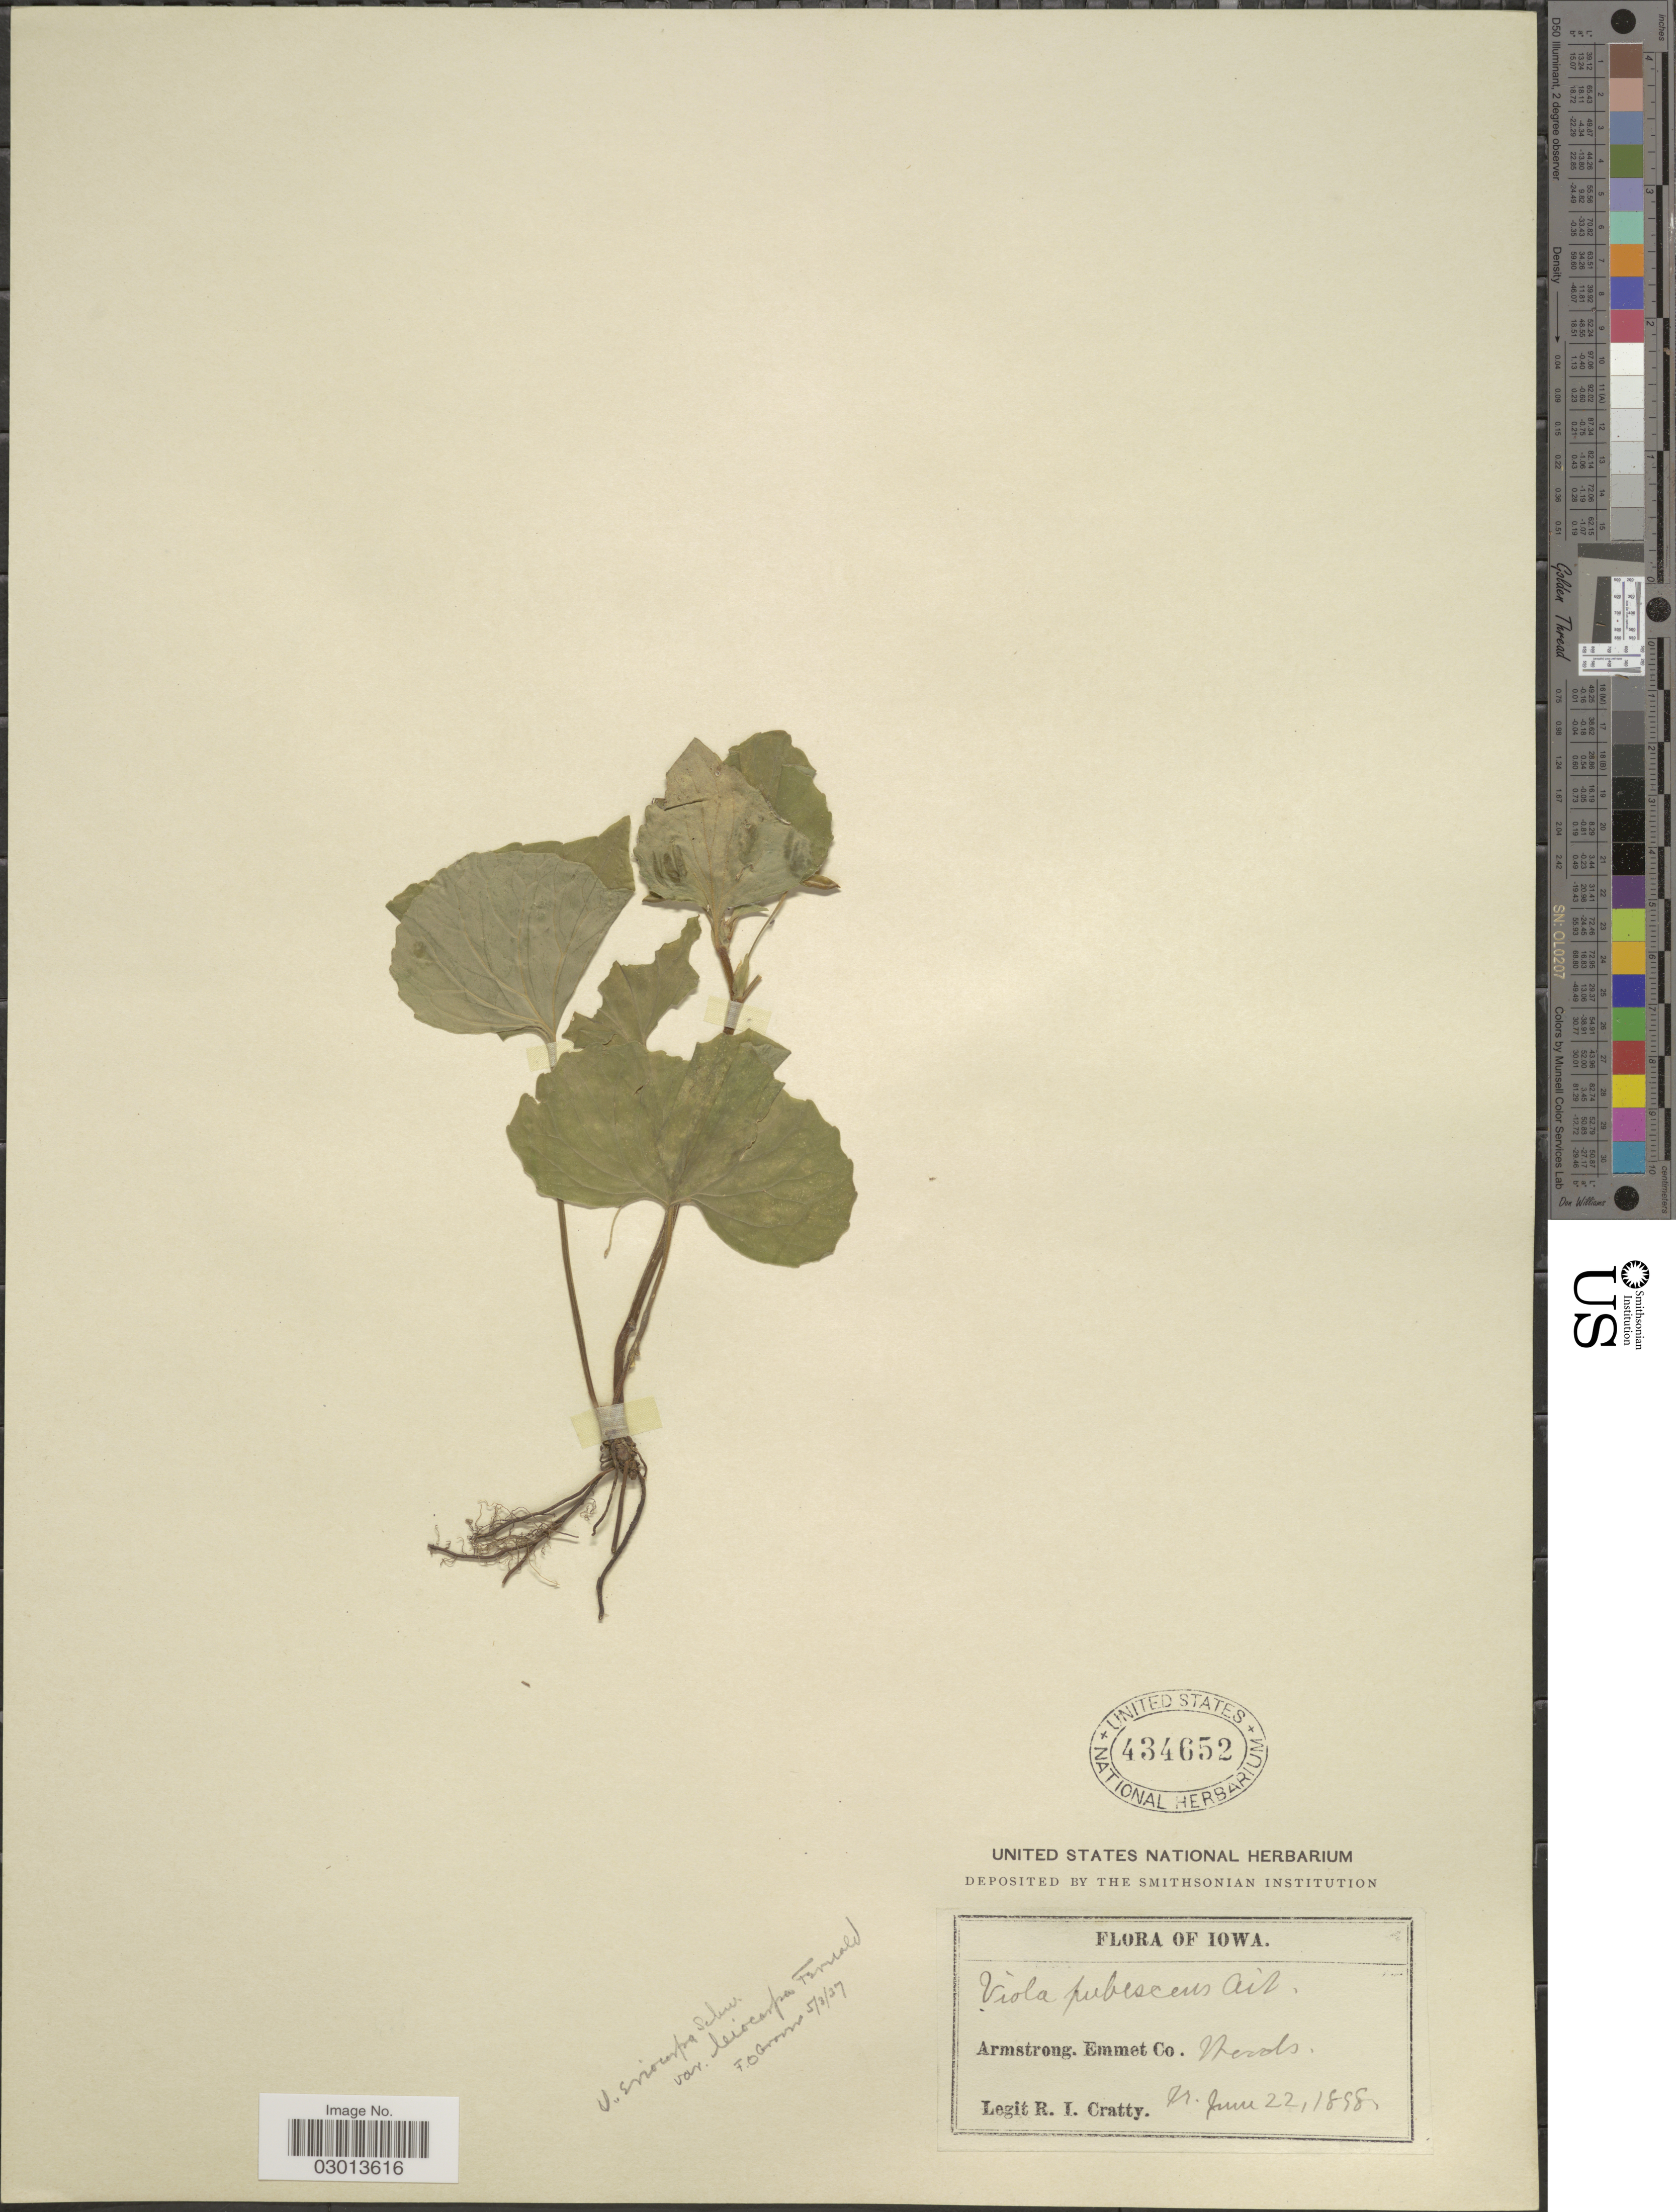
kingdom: Plantae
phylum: Tracheophyta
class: Magnoliopsida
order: Malpighiales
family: Violaceae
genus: Viola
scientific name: Viola pensylvanica var. leiocarpa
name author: (Fernald & Wiegand) Fernald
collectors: R. Cratty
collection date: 1898-06-22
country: United States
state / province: Iowa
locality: Armstrong. Emmet Co.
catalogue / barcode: US 434652